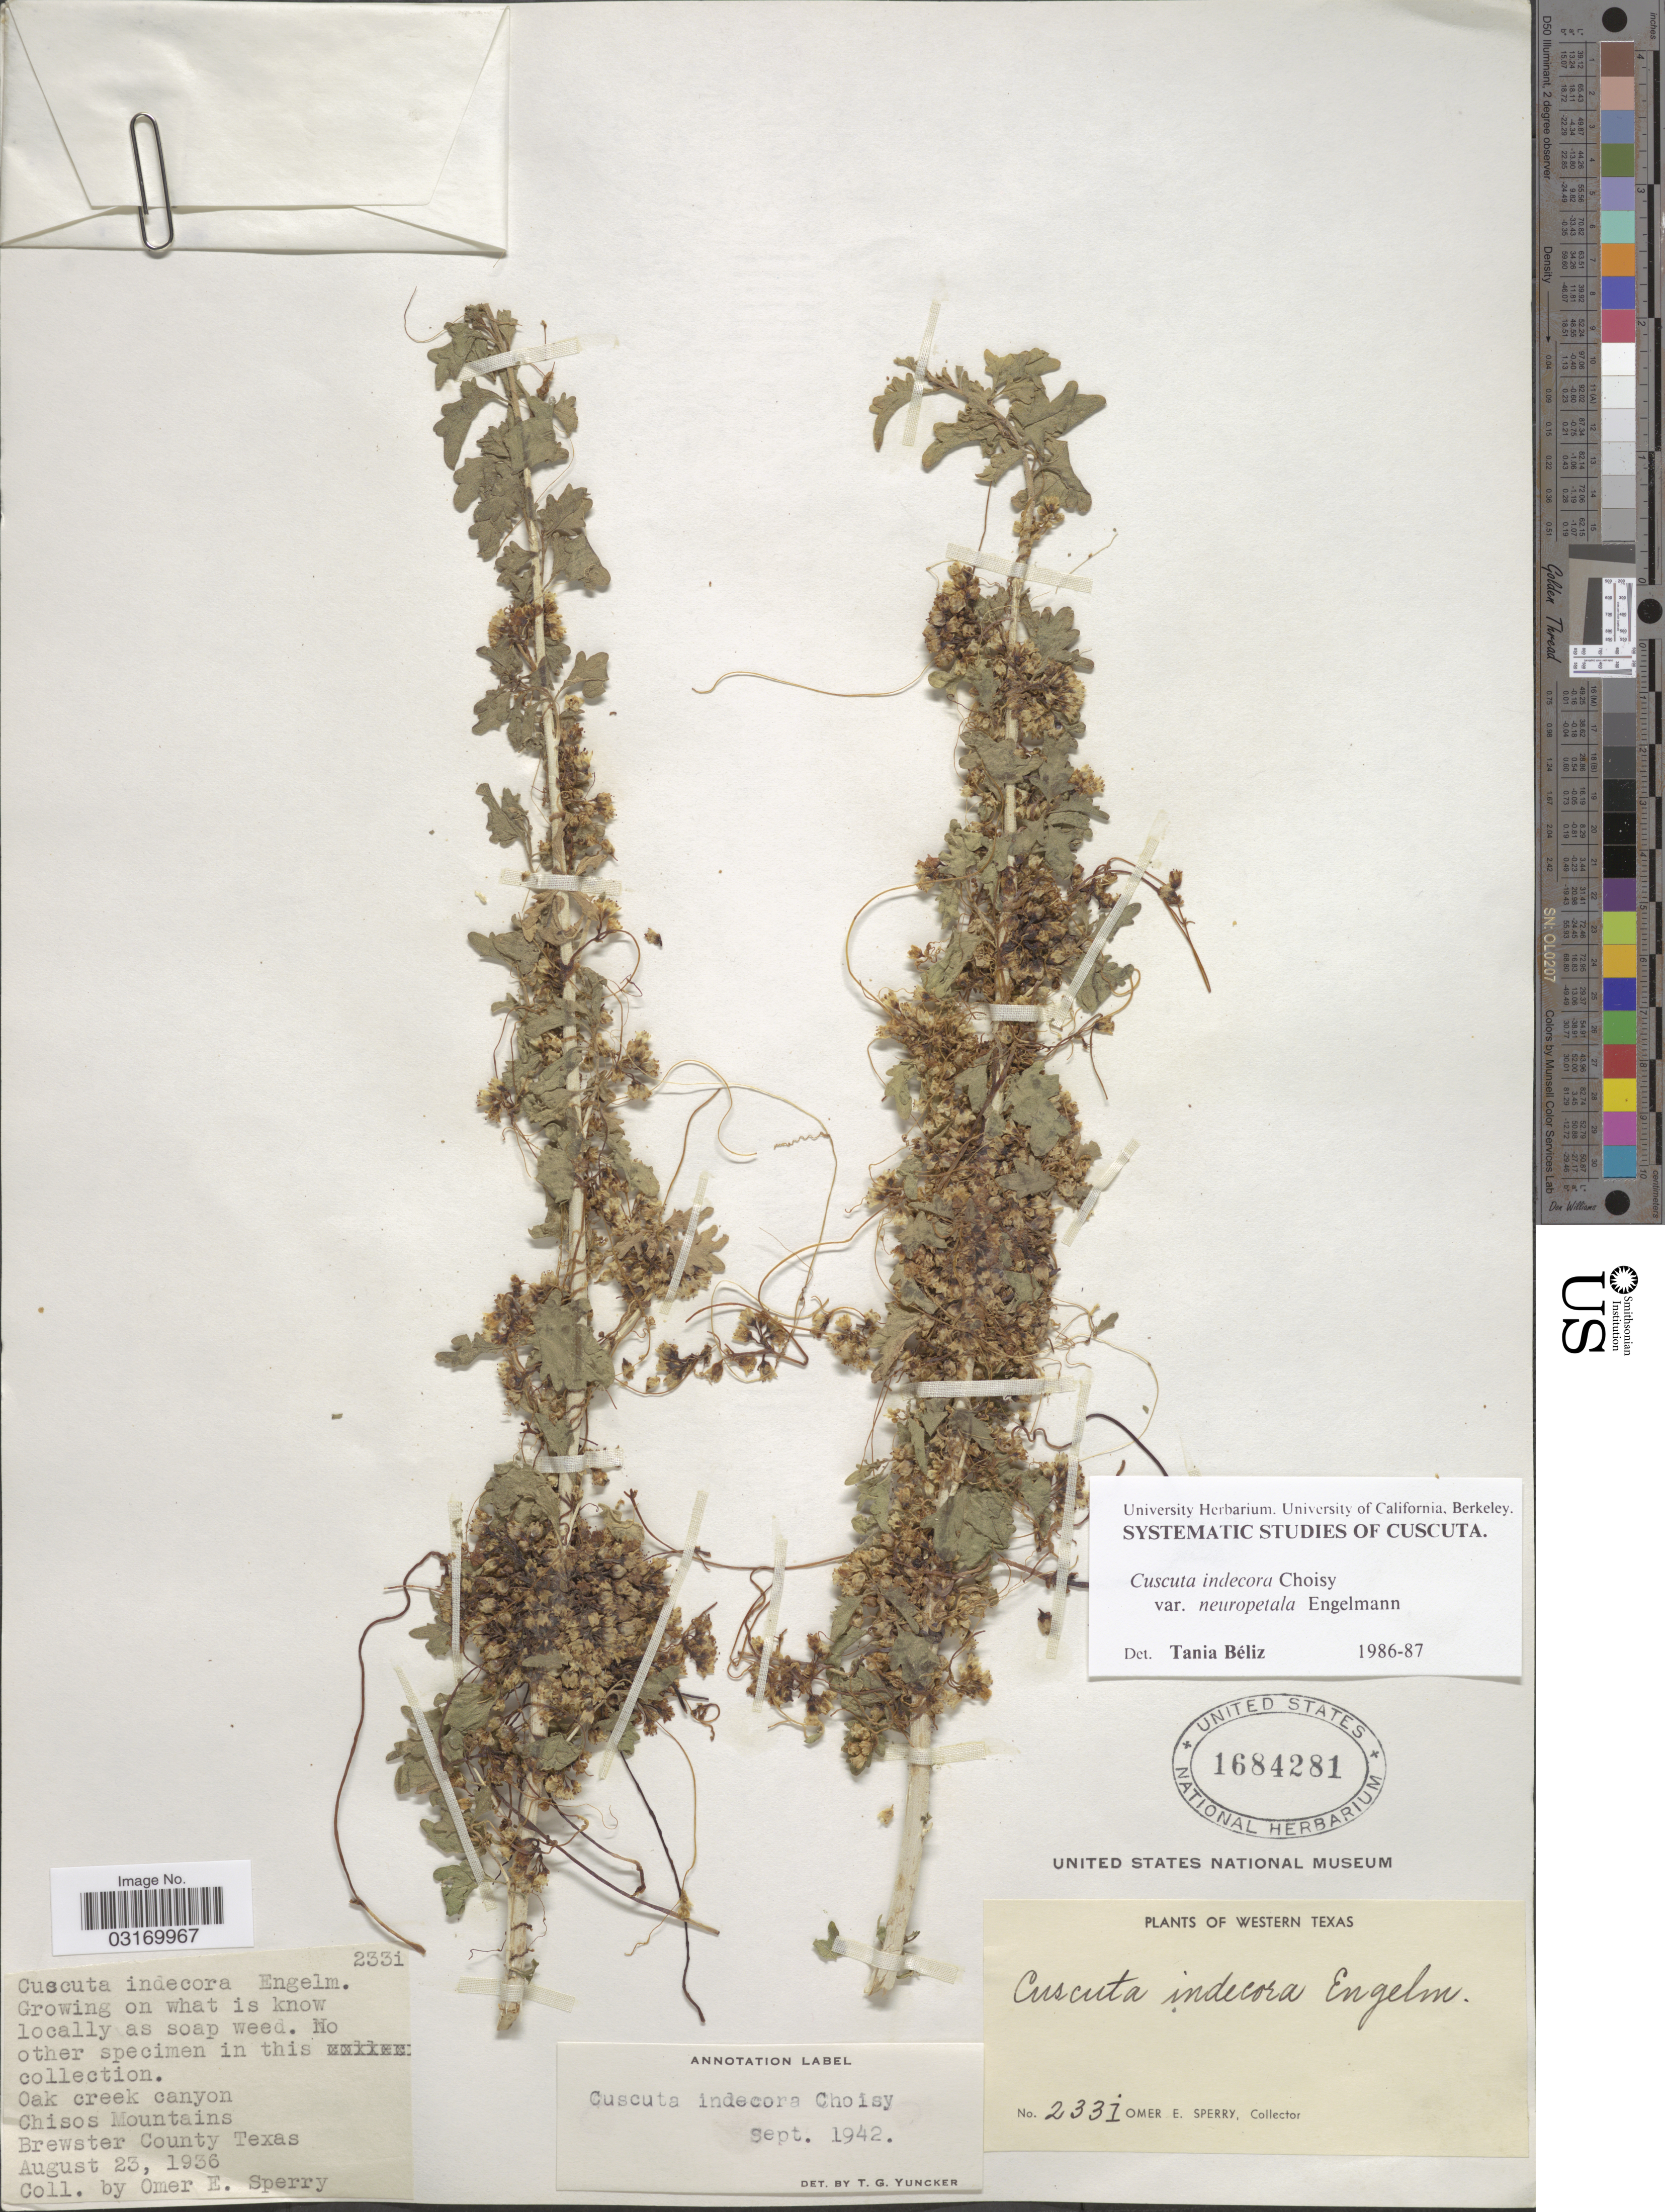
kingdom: Plantae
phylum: Tracheophyta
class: Magnoliopsida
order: Solanales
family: Convolvulaceae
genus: Cuscuta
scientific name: Cuscuta indecora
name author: Choisy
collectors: O. E. Sperry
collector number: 233i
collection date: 1936-08-23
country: United States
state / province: Texas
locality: Western Texas. Oak Creek Canyon. Chisos Mountains. Brewster County.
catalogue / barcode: US 1684281